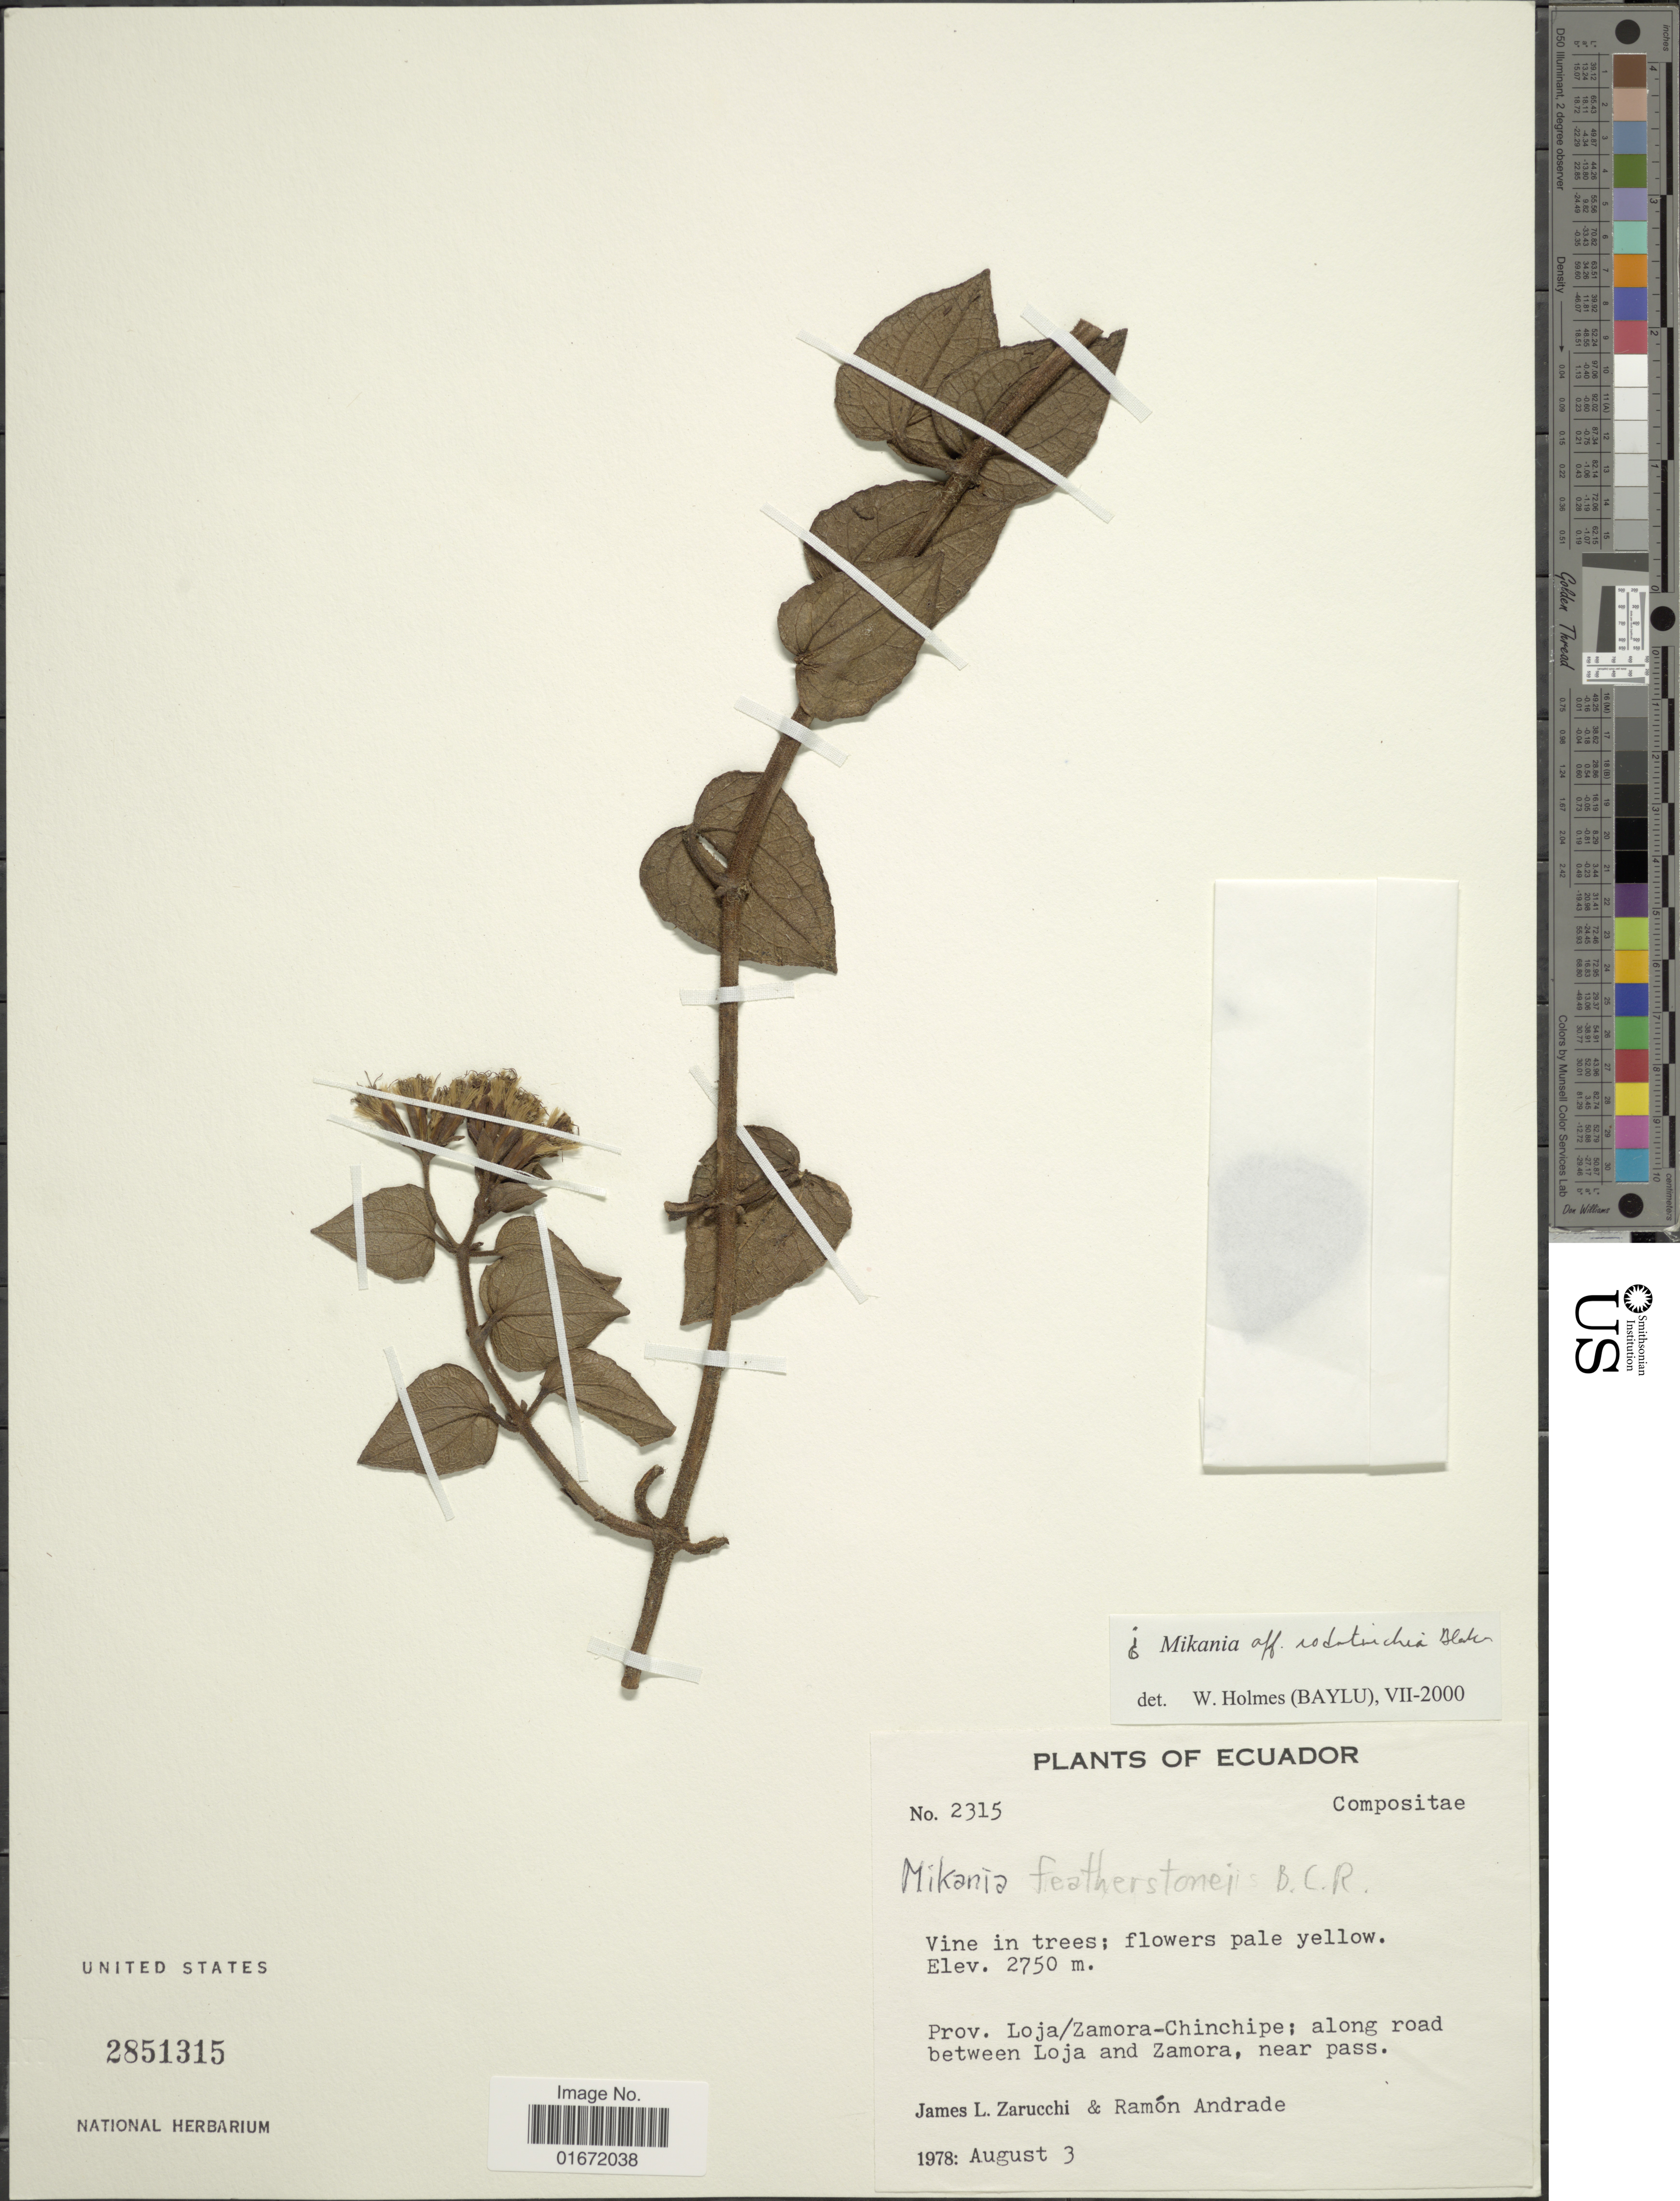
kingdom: Plantae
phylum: Tracheophyta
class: Magnoliopsida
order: Asterales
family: Asteraceae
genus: Mikania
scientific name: Mikania seemannii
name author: B.L. Rob.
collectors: J. L. Zarucchi & R. Andrade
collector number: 2315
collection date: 1978-08-03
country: Ecuador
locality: Prov. Loja/Zamora-Chinchipe; along road between Loja and Zamora, near pass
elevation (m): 2750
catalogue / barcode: US 2851315